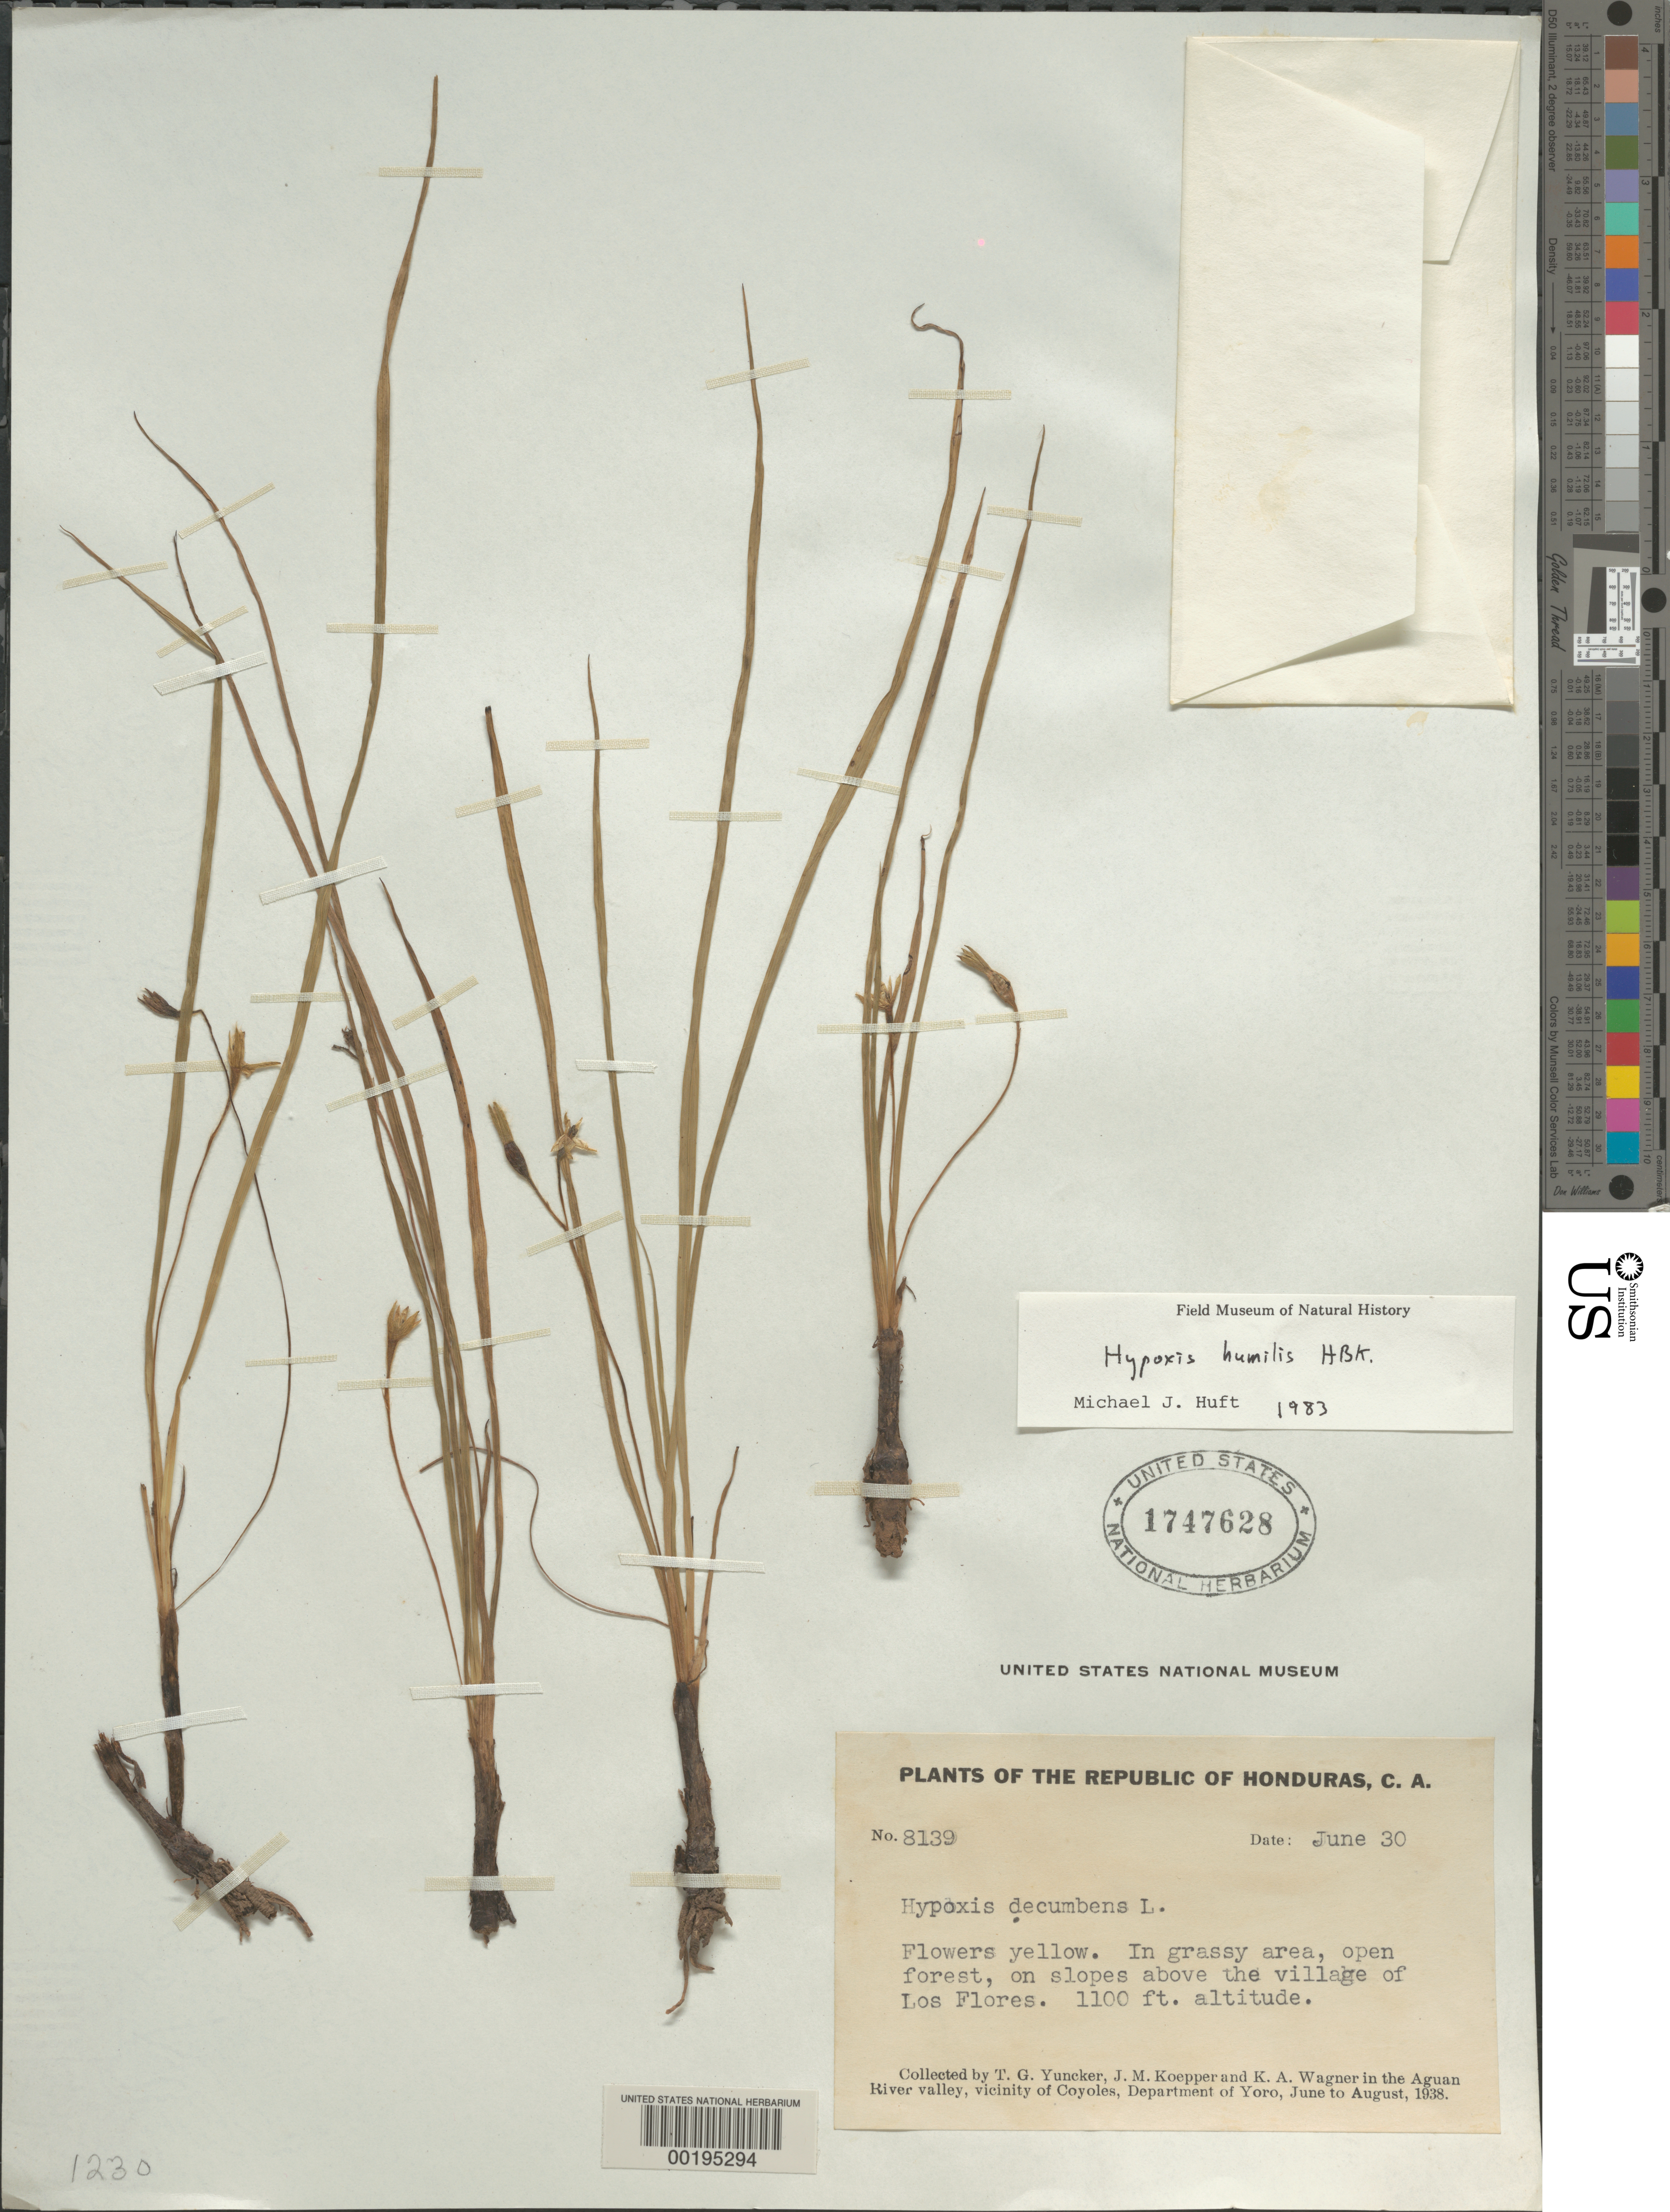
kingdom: Plantae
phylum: Tracheophyta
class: Liliopsida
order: Asparagales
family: Hypoxidaceae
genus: Hypoxis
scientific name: Hypoxis humilis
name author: Tharp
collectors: T. G. Yuncker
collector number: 8139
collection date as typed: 30 Jun 1938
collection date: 1938-06-30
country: Honduras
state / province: Yoro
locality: Aguan River valley, vicinity of Coyoles, on slopes above village of Los Flores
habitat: In grassy area, open forest, on slopes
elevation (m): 335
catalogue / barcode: US 1747628